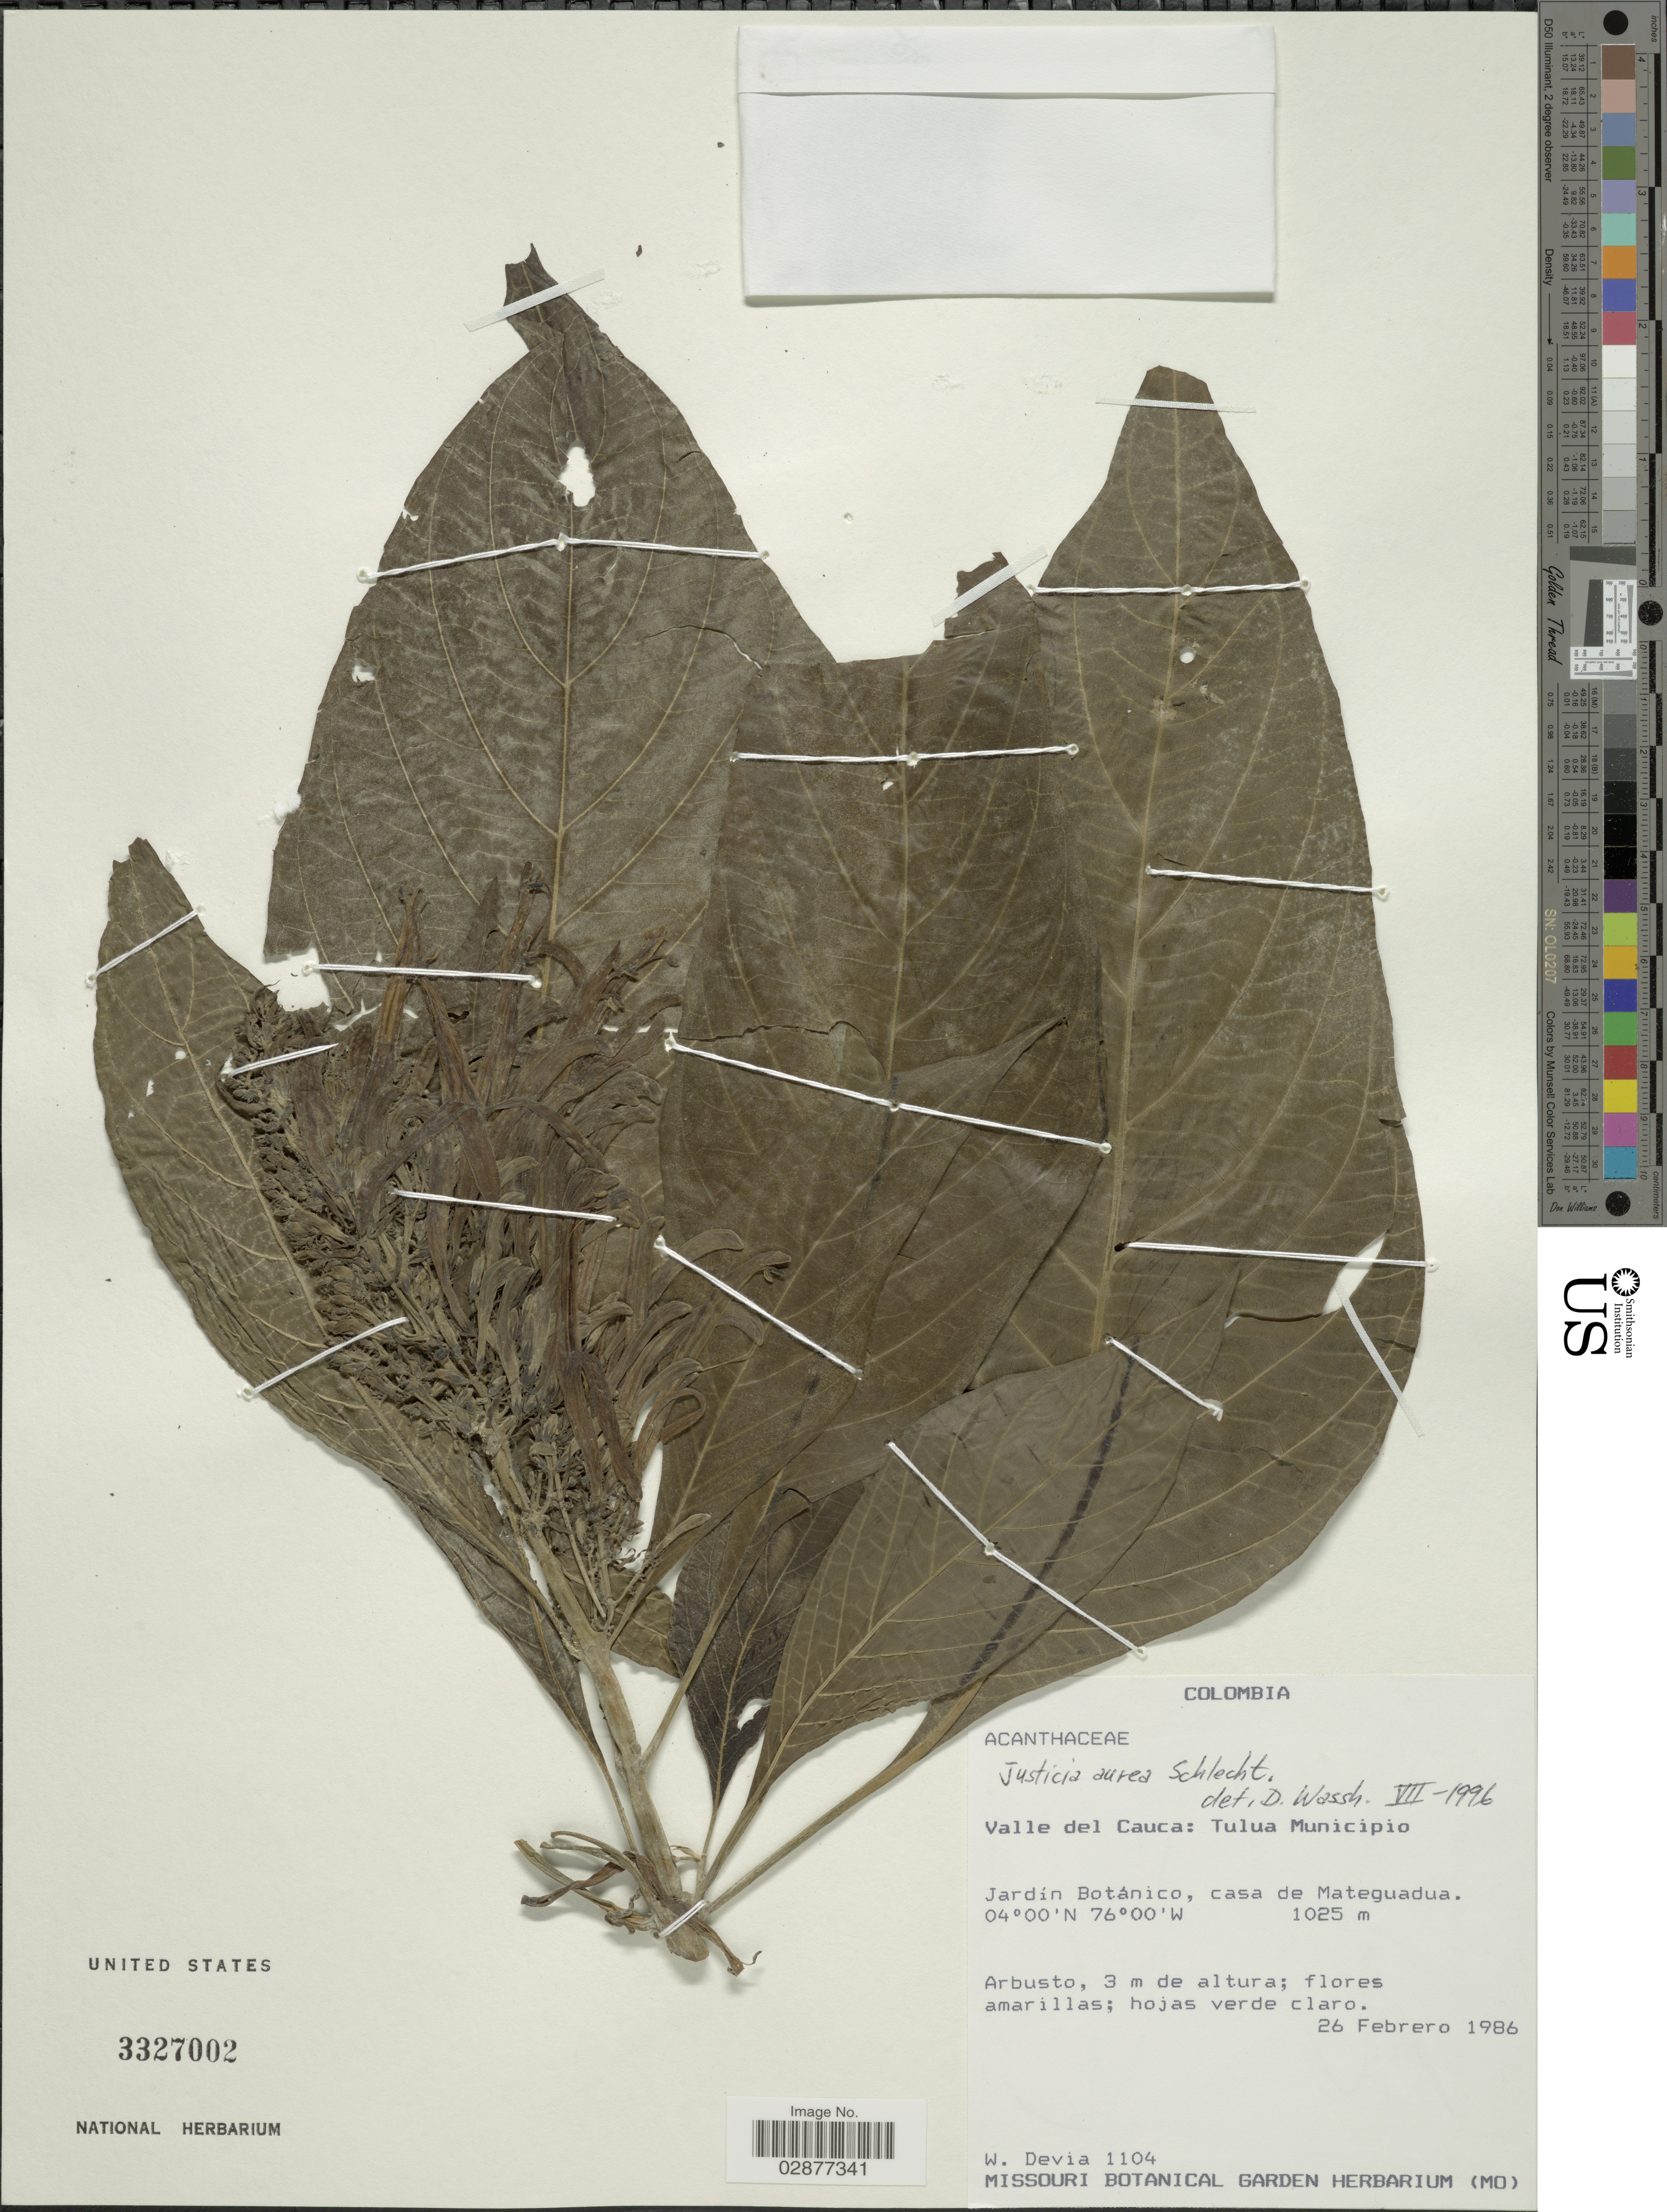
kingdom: Plantae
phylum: Tracheophyta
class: Magnoliopsida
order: Lamiales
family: Acanthaceae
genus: Justicia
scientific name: Justicia aurea f. erythrantha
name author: (Standl. & Steyerm.) D.N. Gibson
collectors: W. Devia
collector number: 1104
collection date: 1986-02-26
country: Colombia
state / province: Valle del Cauca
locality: Tulua Municipio. Jardín Botánico, casa de Mateguadua.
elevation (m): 1025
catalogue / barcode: US 3327002